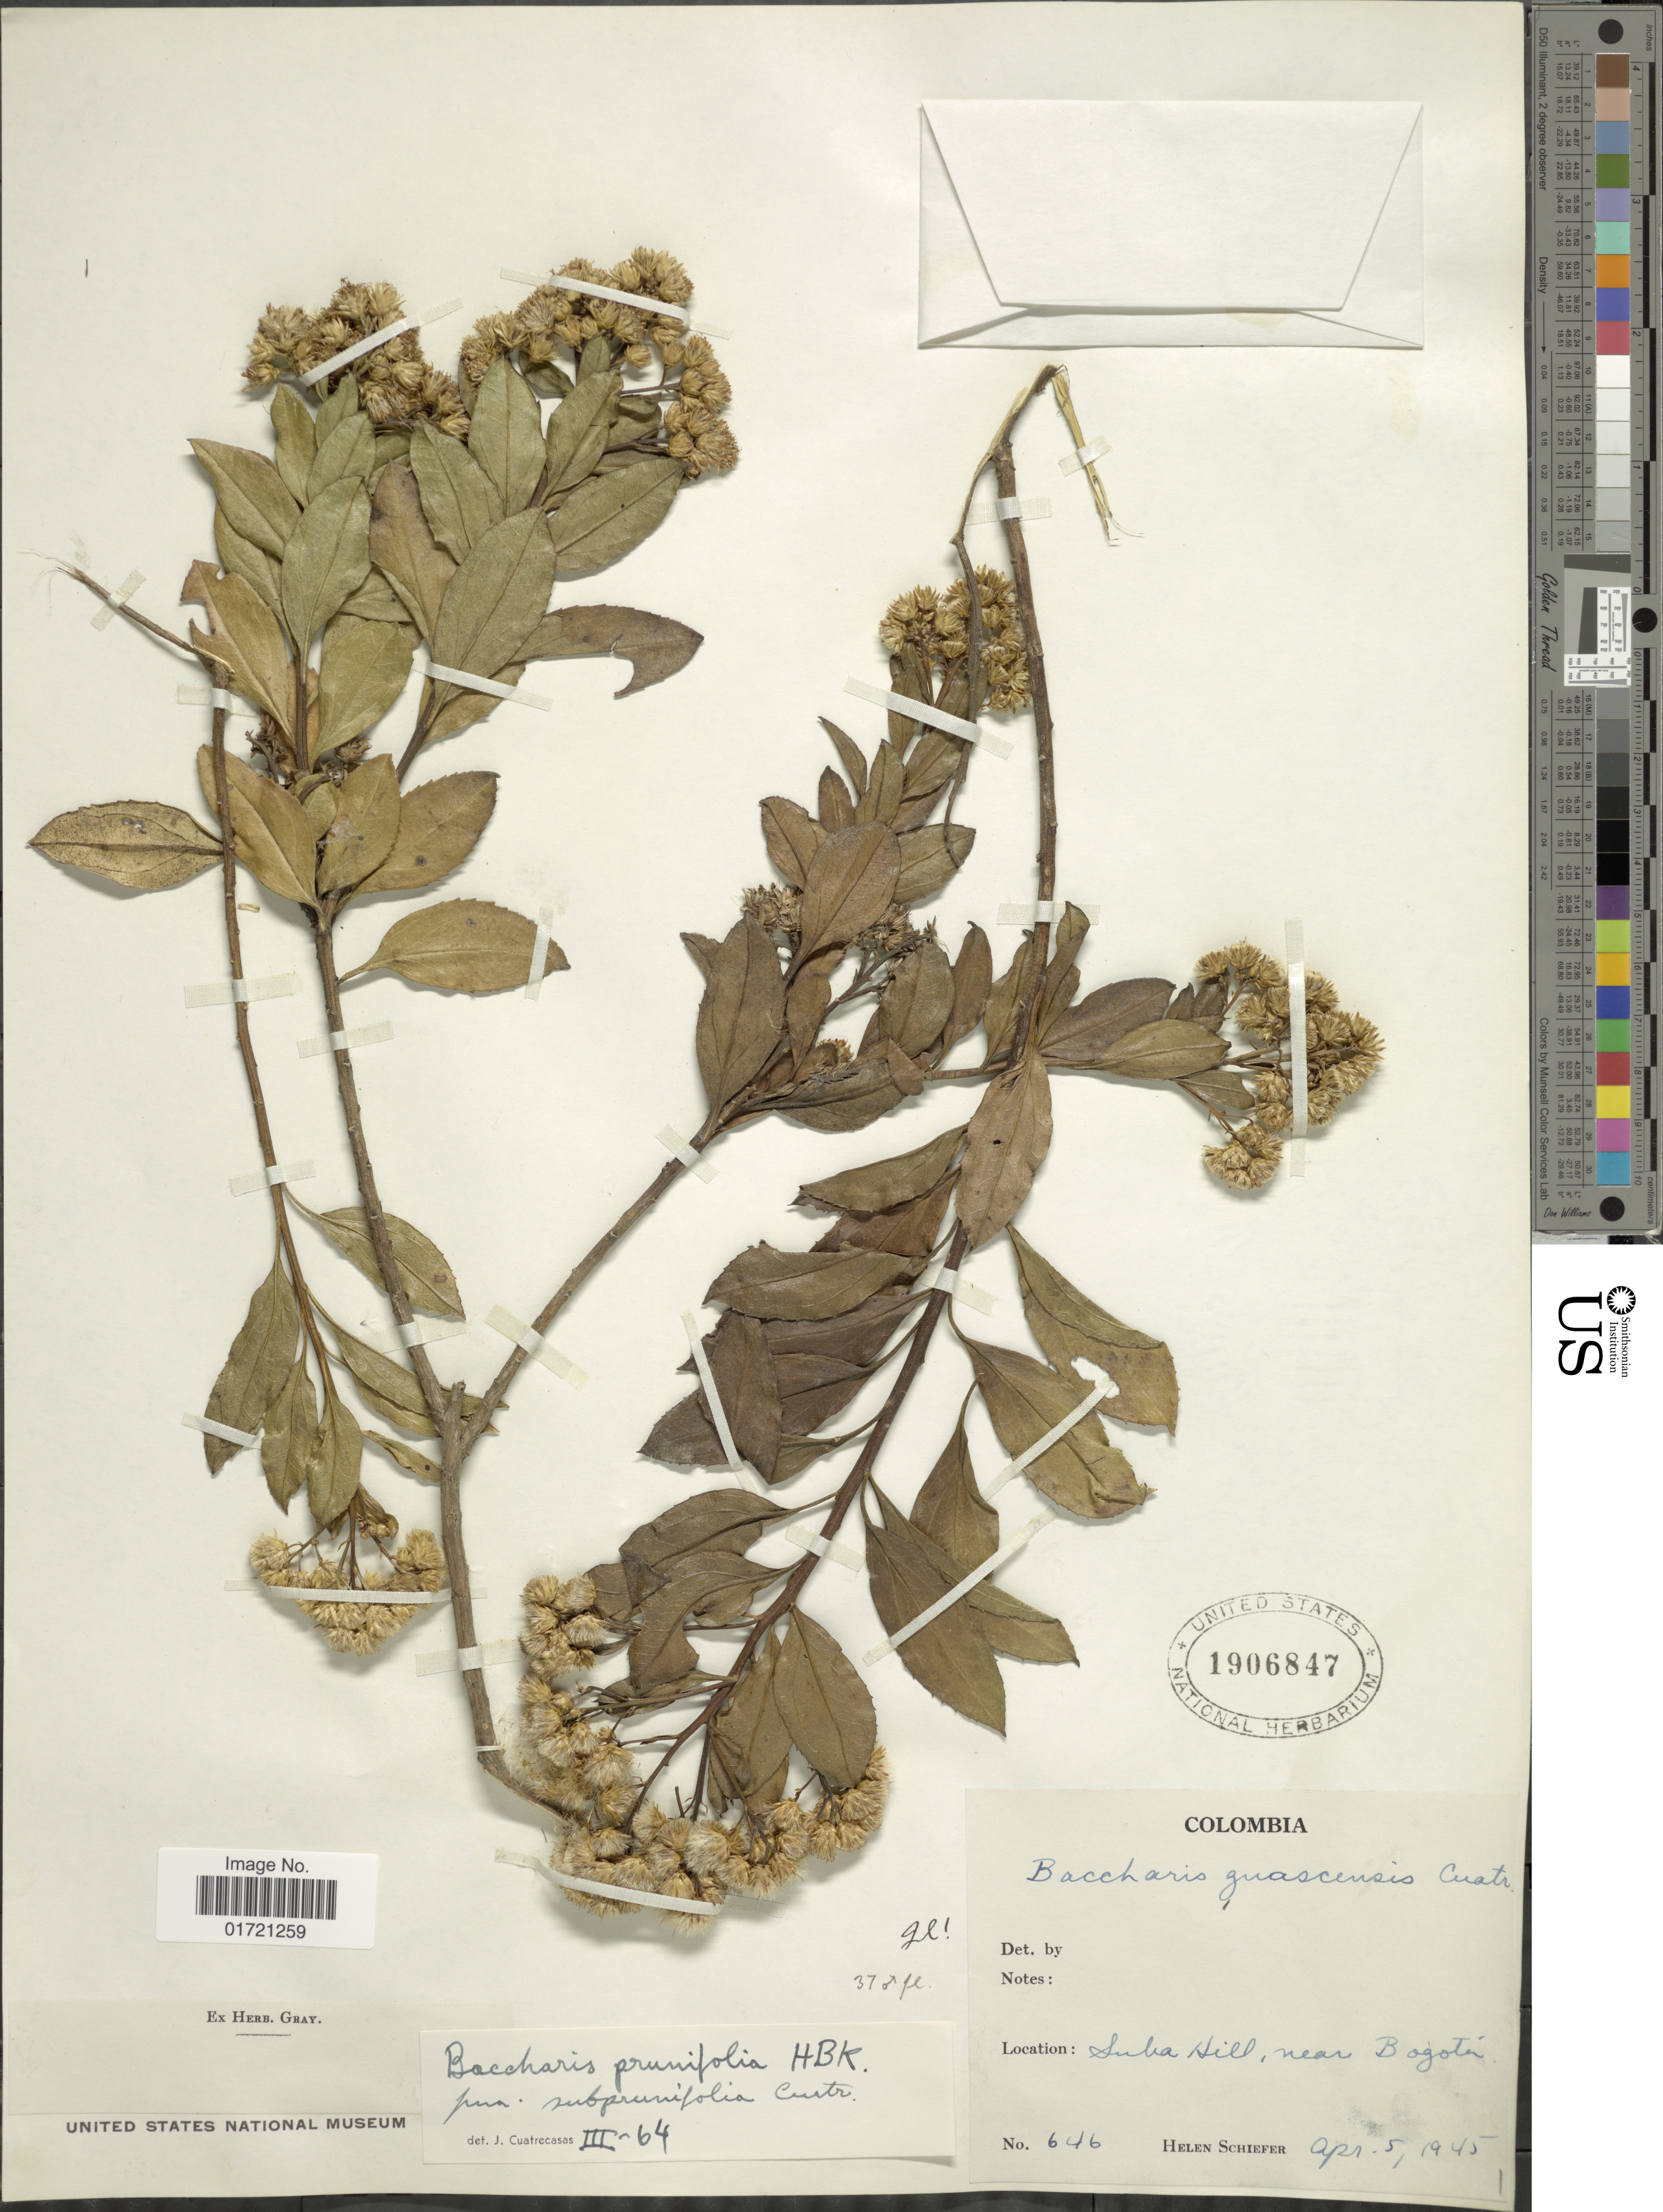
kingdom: Plantae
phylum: Tracheophyta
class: Magnoliopsida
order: Asterales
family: Asteraceae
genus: Baccharis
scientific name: Baccharis prunifolia var. subprunifolia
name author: Cuatrec.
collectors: H. Schiefer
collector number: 646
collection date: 1945-04-05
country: Colombia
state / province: Bogota D.C.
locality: Suba Hill, near Bogota.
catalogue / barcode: US 1906847